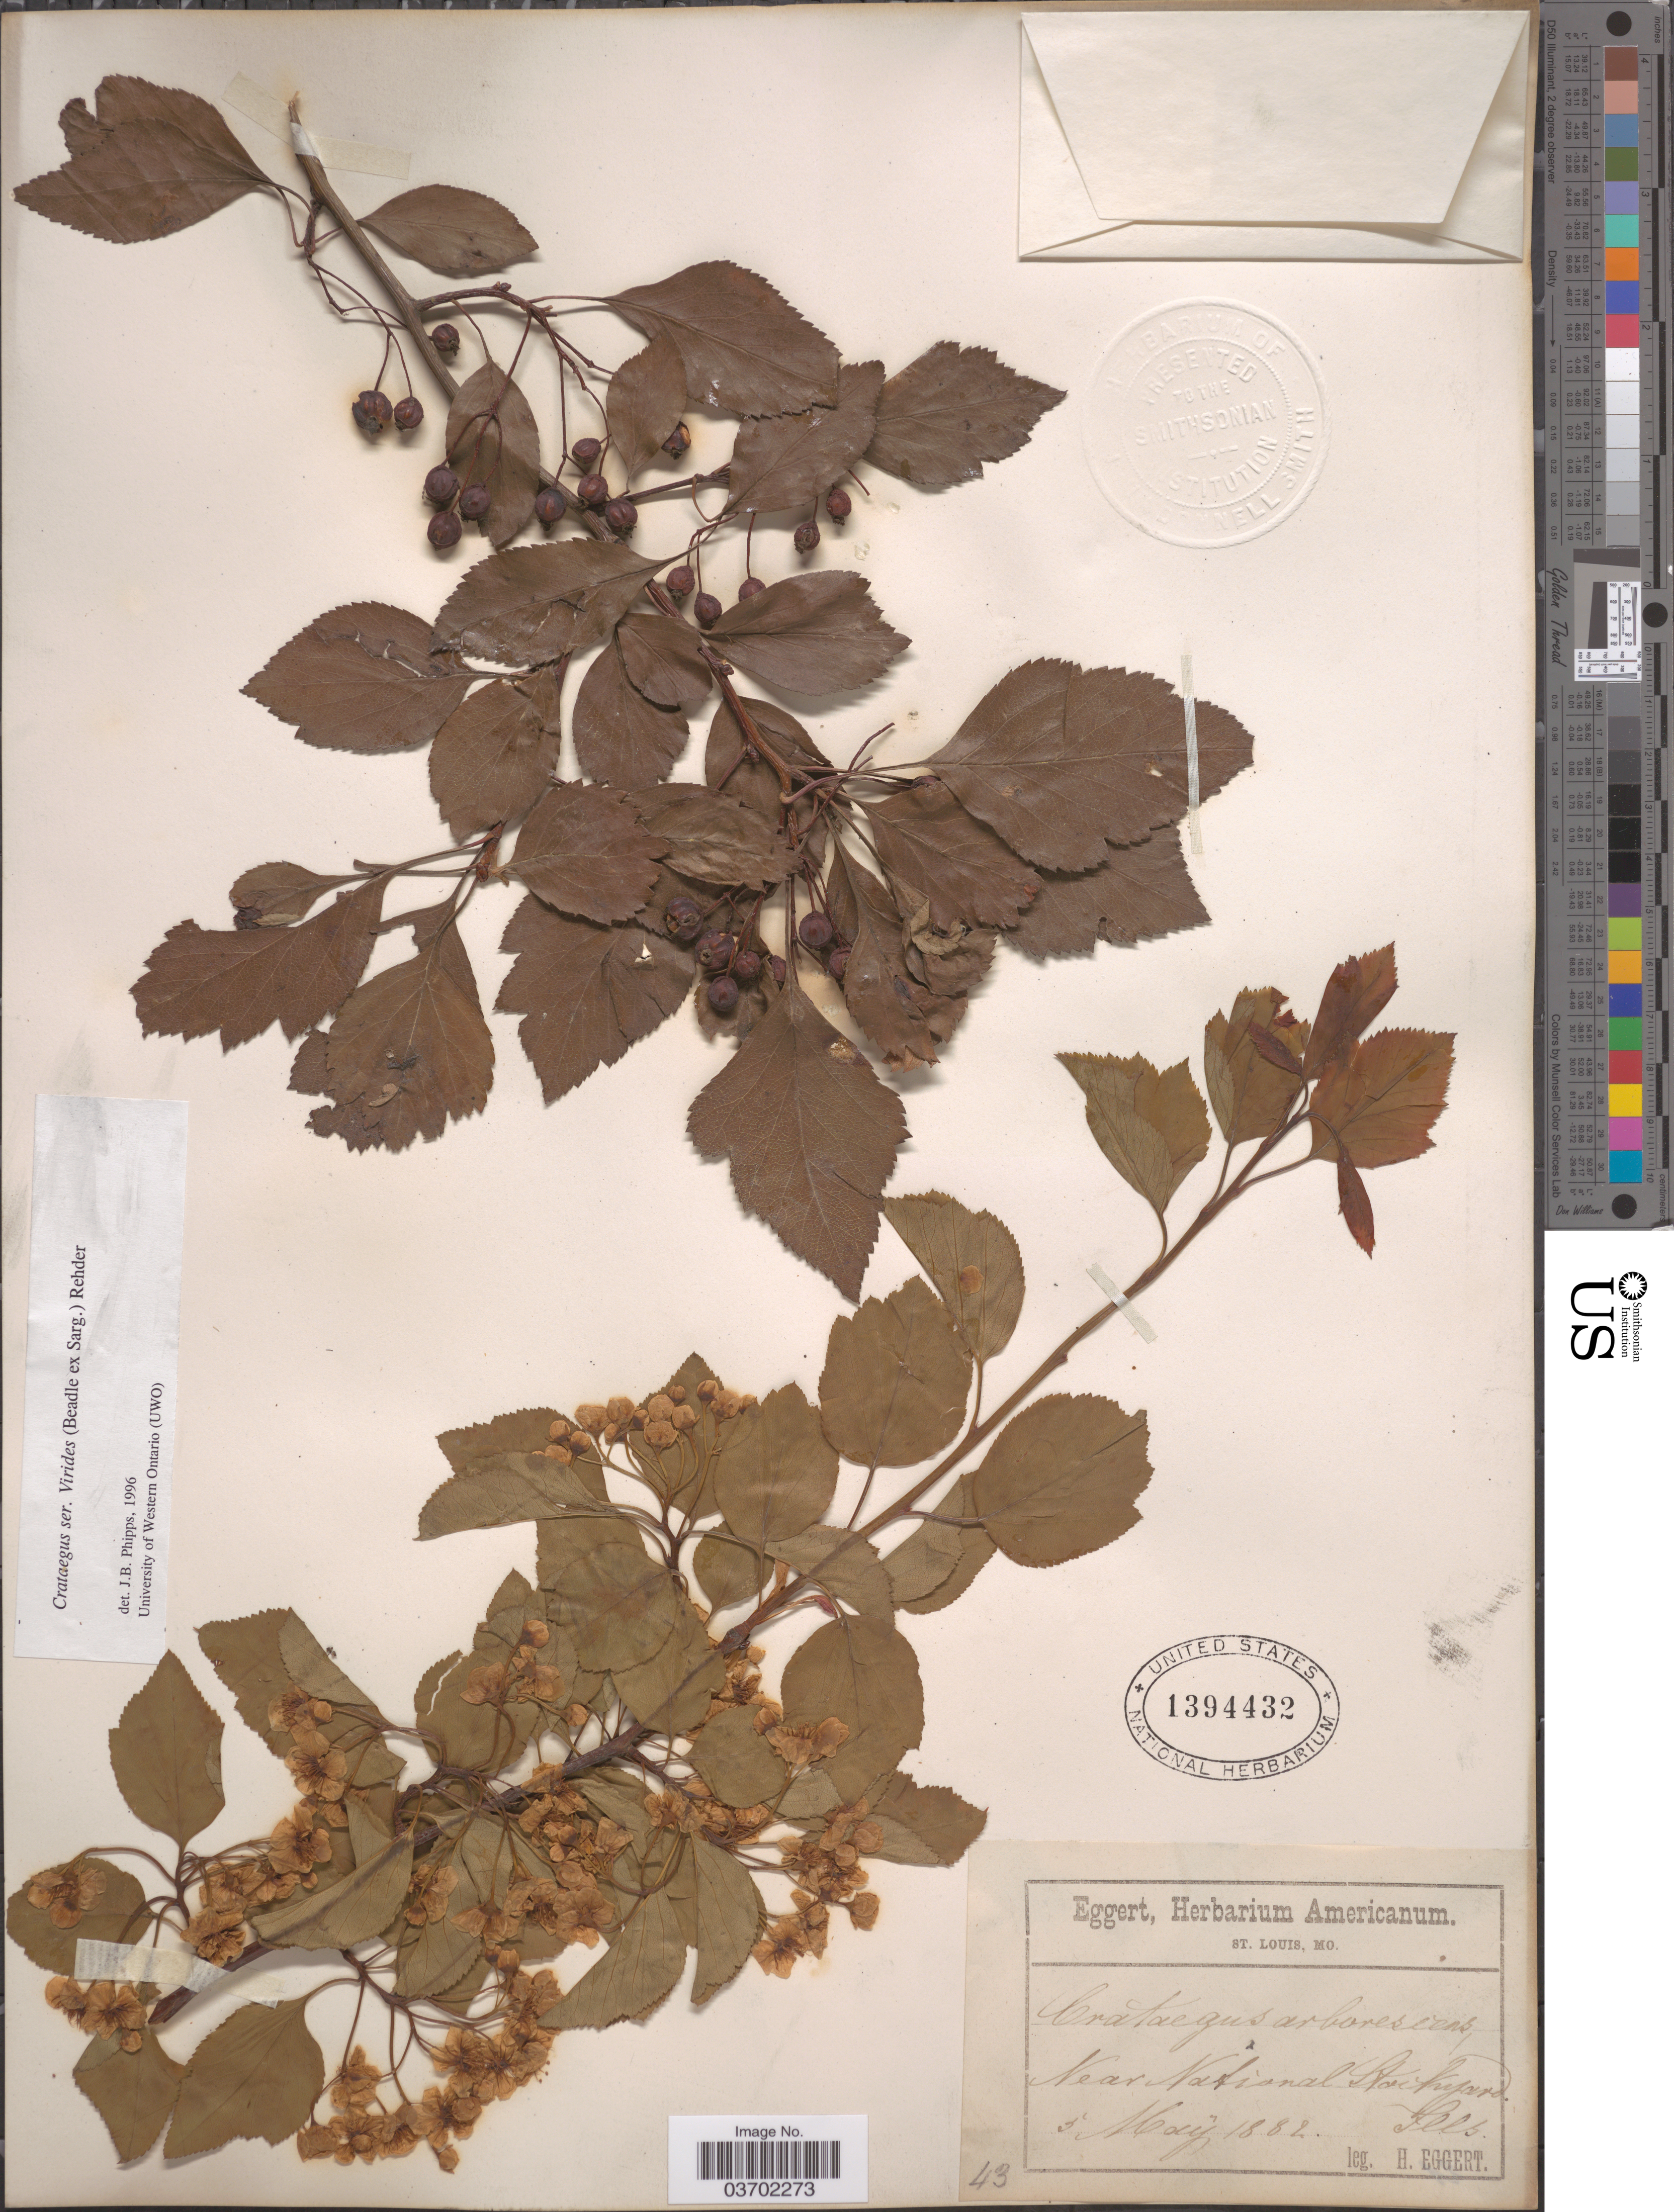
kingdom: Plantae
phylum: Tracheophyta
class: Magnoliopsida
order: Rosales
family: Rosaceae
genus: Crataegus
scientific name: Crataegus viridis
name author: L.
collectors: H. Eggert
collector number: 43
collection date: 1882-05-05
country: United States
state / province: Illinois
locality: Near National Stockyard.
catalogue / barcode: US 1394432